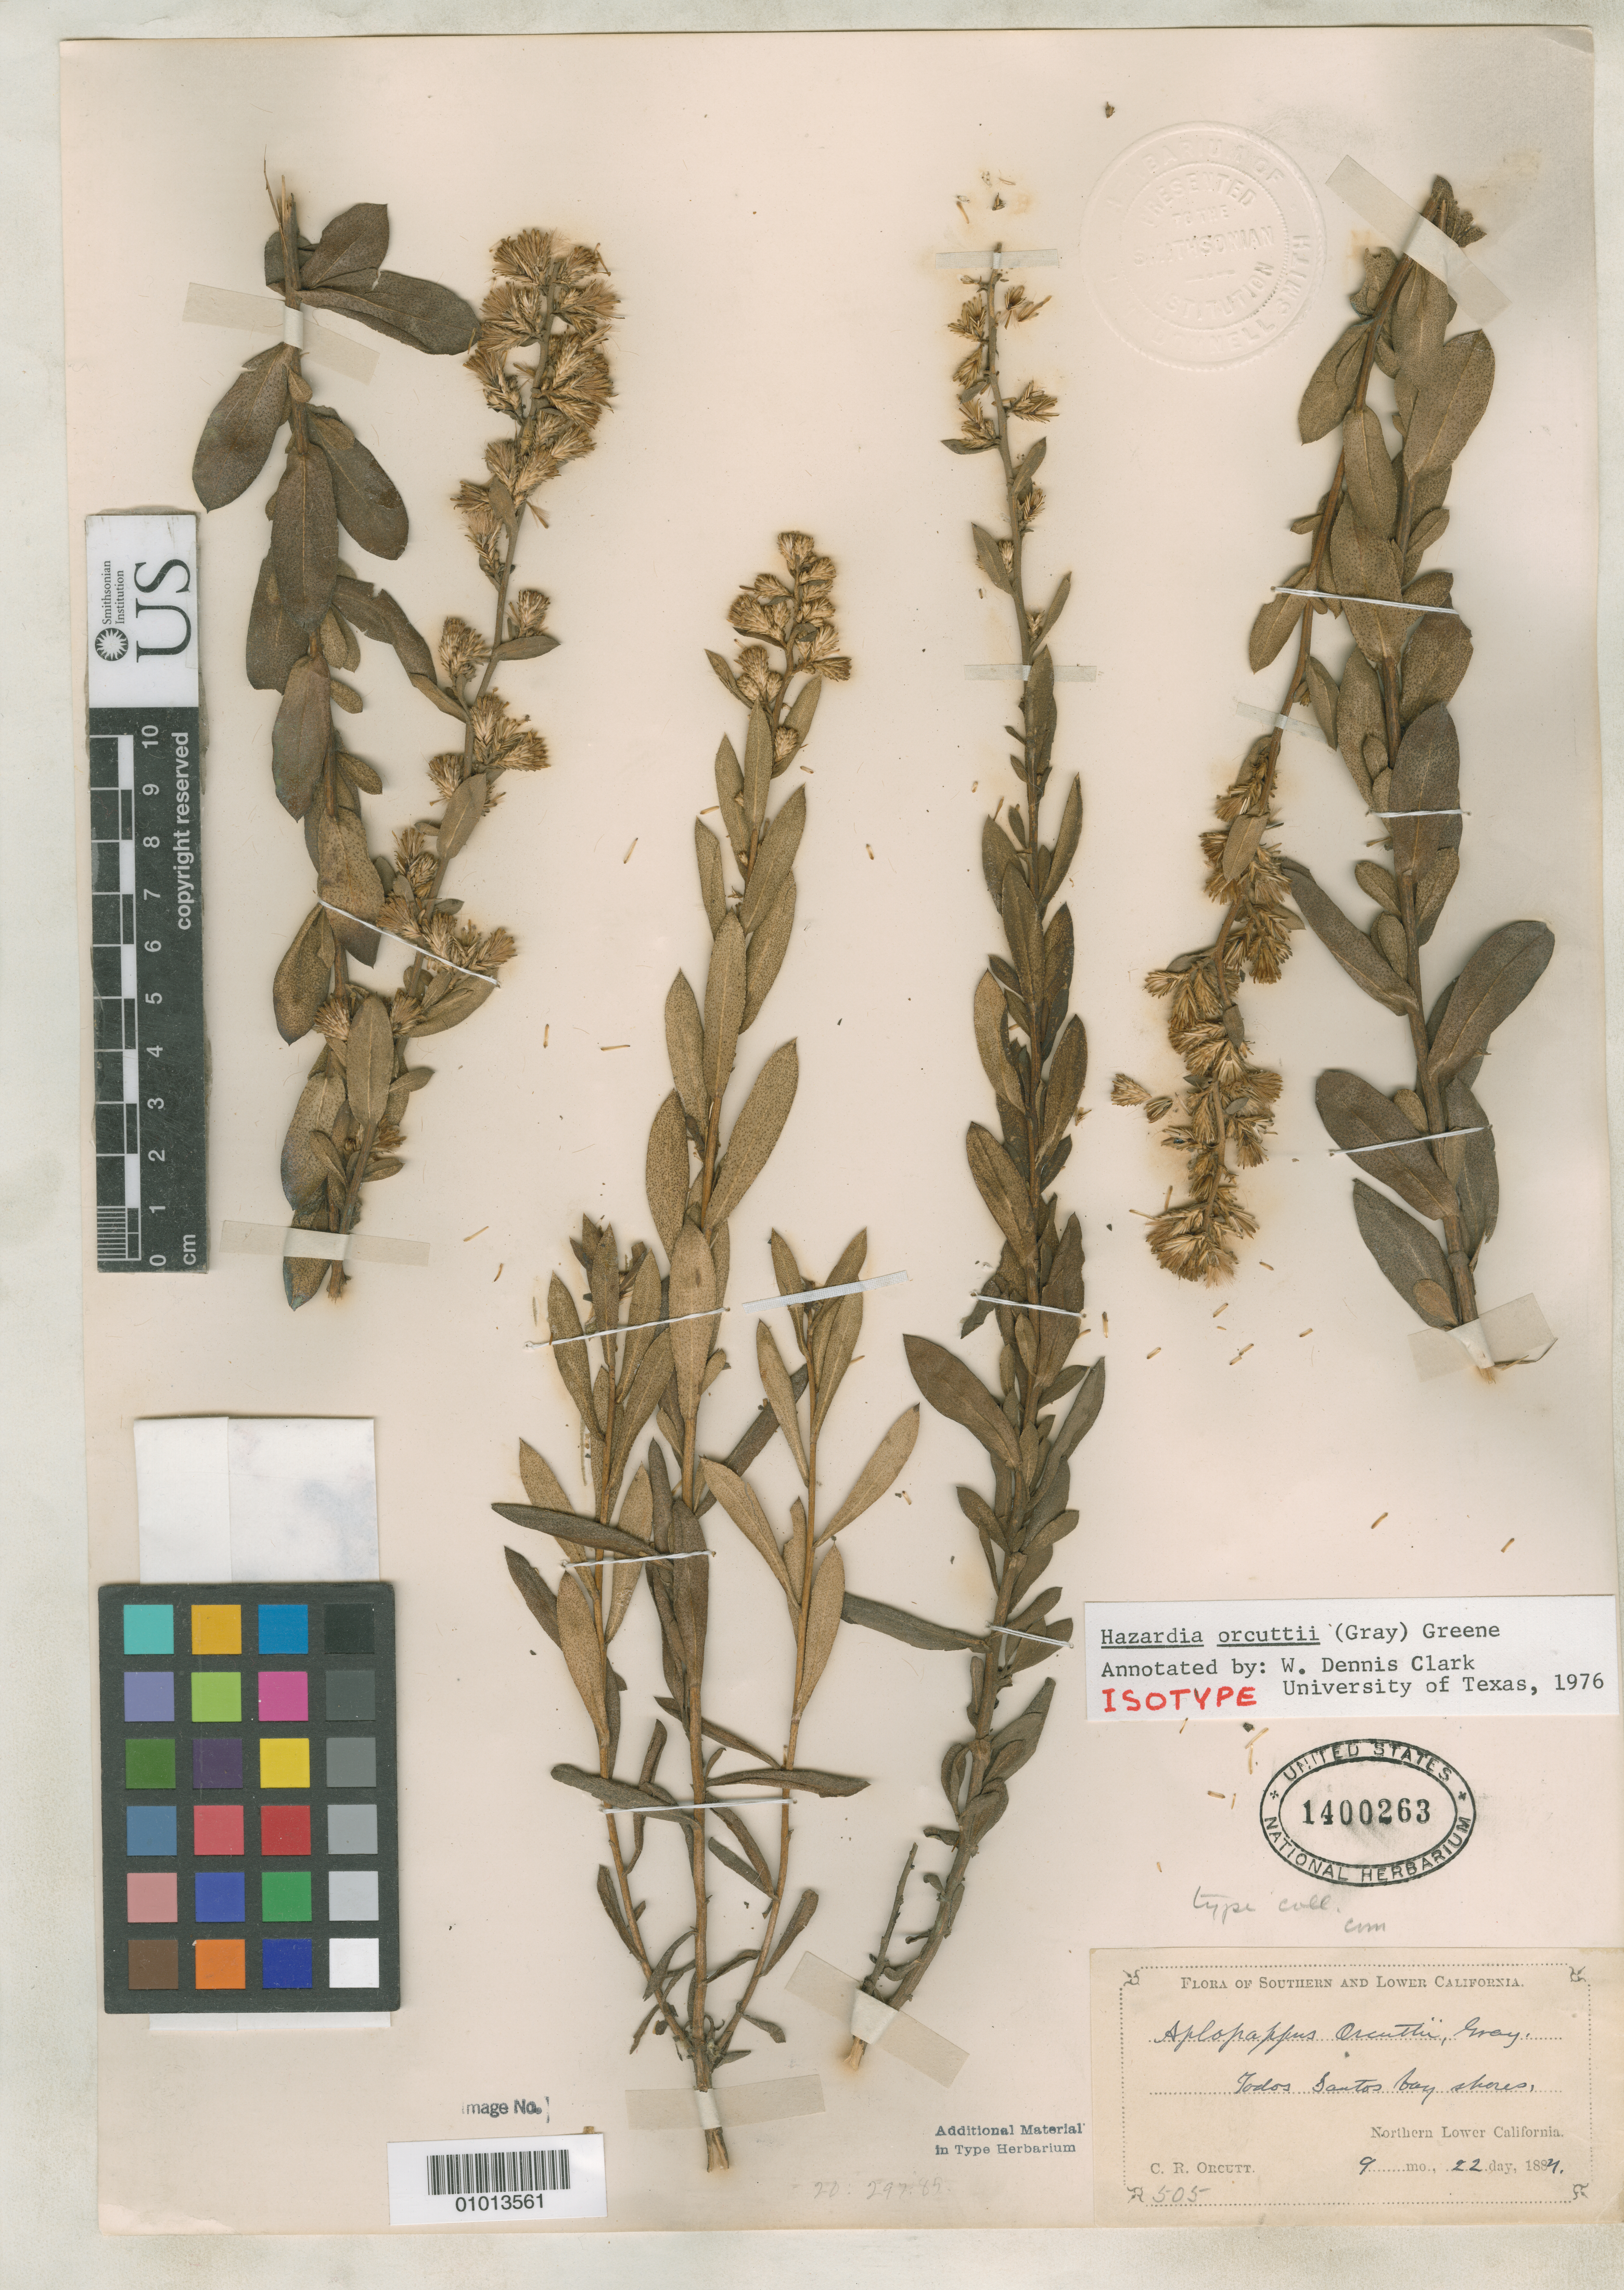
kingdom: Plantae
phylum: Tracheophyta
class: Magnoliopsida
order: Asterales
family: Asteraceae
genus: Haplopappus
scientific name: Haplopappus orcuttii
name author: A. Gray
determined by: Clark, W. D.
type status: Isotype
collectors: C. R. Orcutt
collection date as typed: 22 Sep 1884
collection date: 1884-09-22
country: Mexico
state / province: Baja California Norte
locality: Northern Lower California.Todos Santos Bay shores.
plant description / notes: Specimen ex John Donnell Smith herbarium.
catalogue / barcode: US 1400263